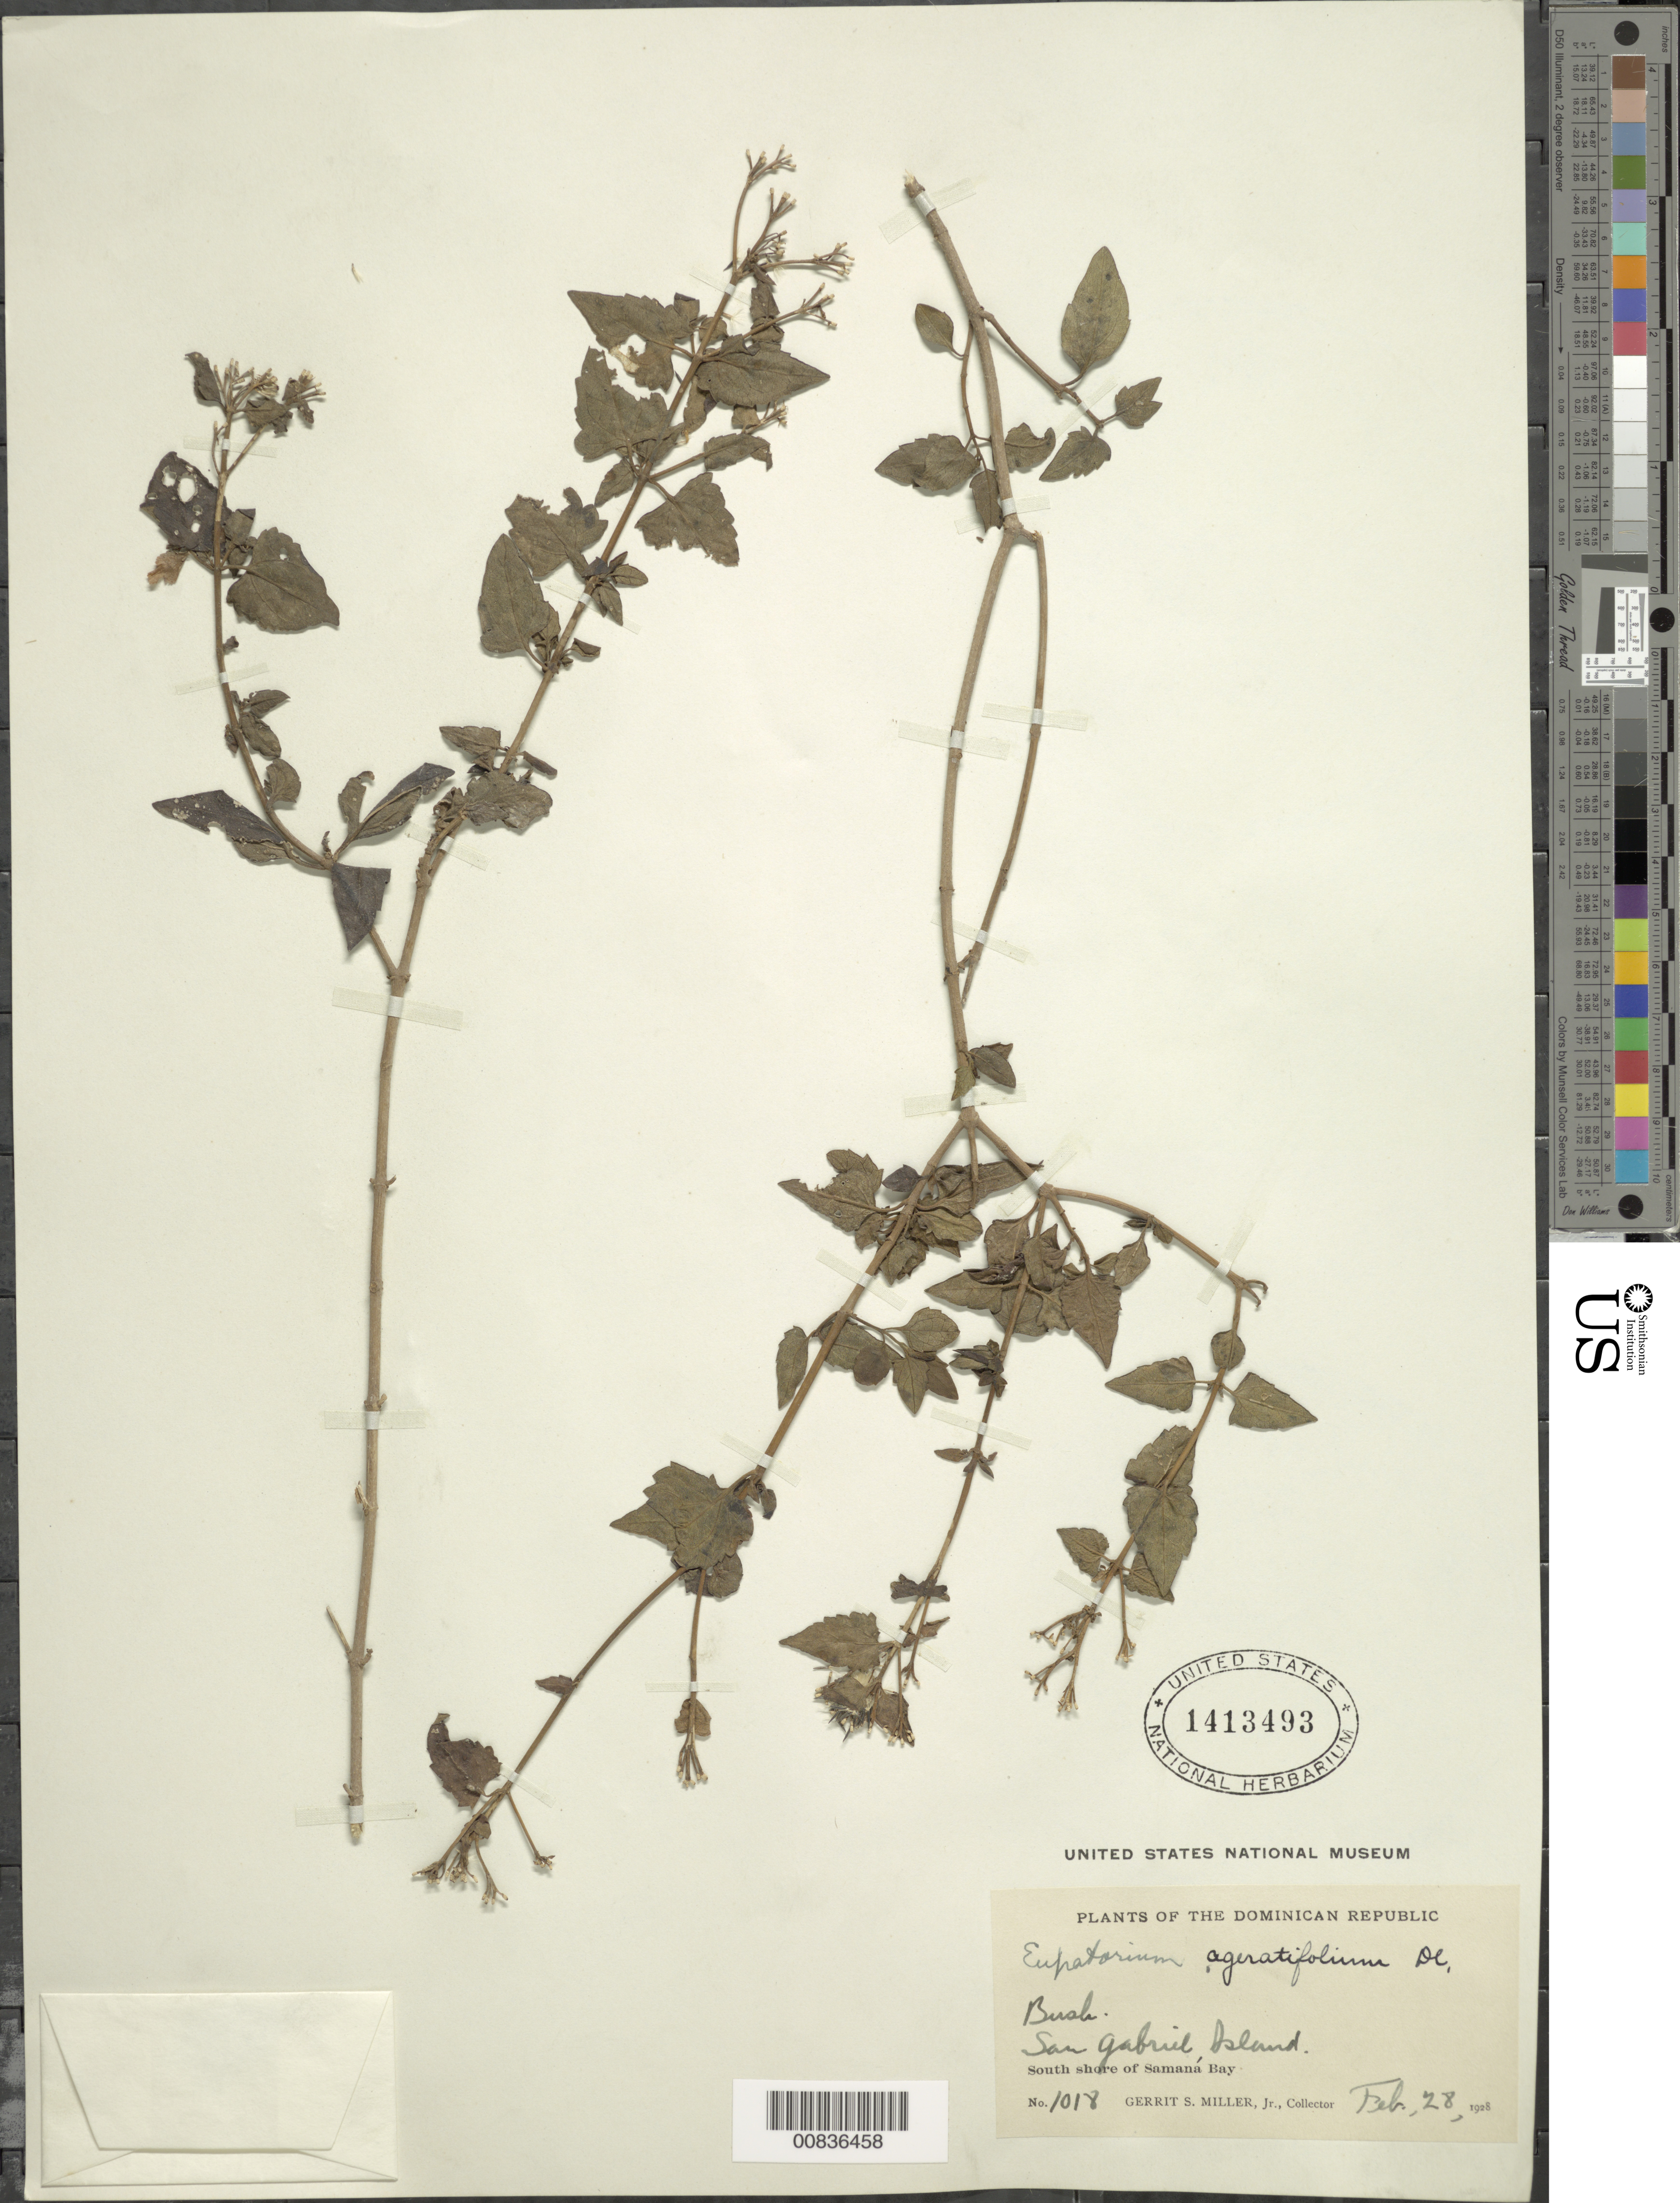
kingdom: Plantae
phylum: Tracheophyta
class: Magnoliopsida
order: Asterales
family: Asteraceae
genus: Ageratina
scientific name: Ageratina havanensis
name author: (Kunth) R.M. King & H. Rob.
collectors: G. S. Miller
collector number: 1018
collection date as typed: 28 Feb 1928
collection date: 1928-02-28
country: Dominican Republic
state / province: Samana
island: Isla San Gabriel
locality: South shore of Samaná Bay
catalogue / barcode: US 1413493